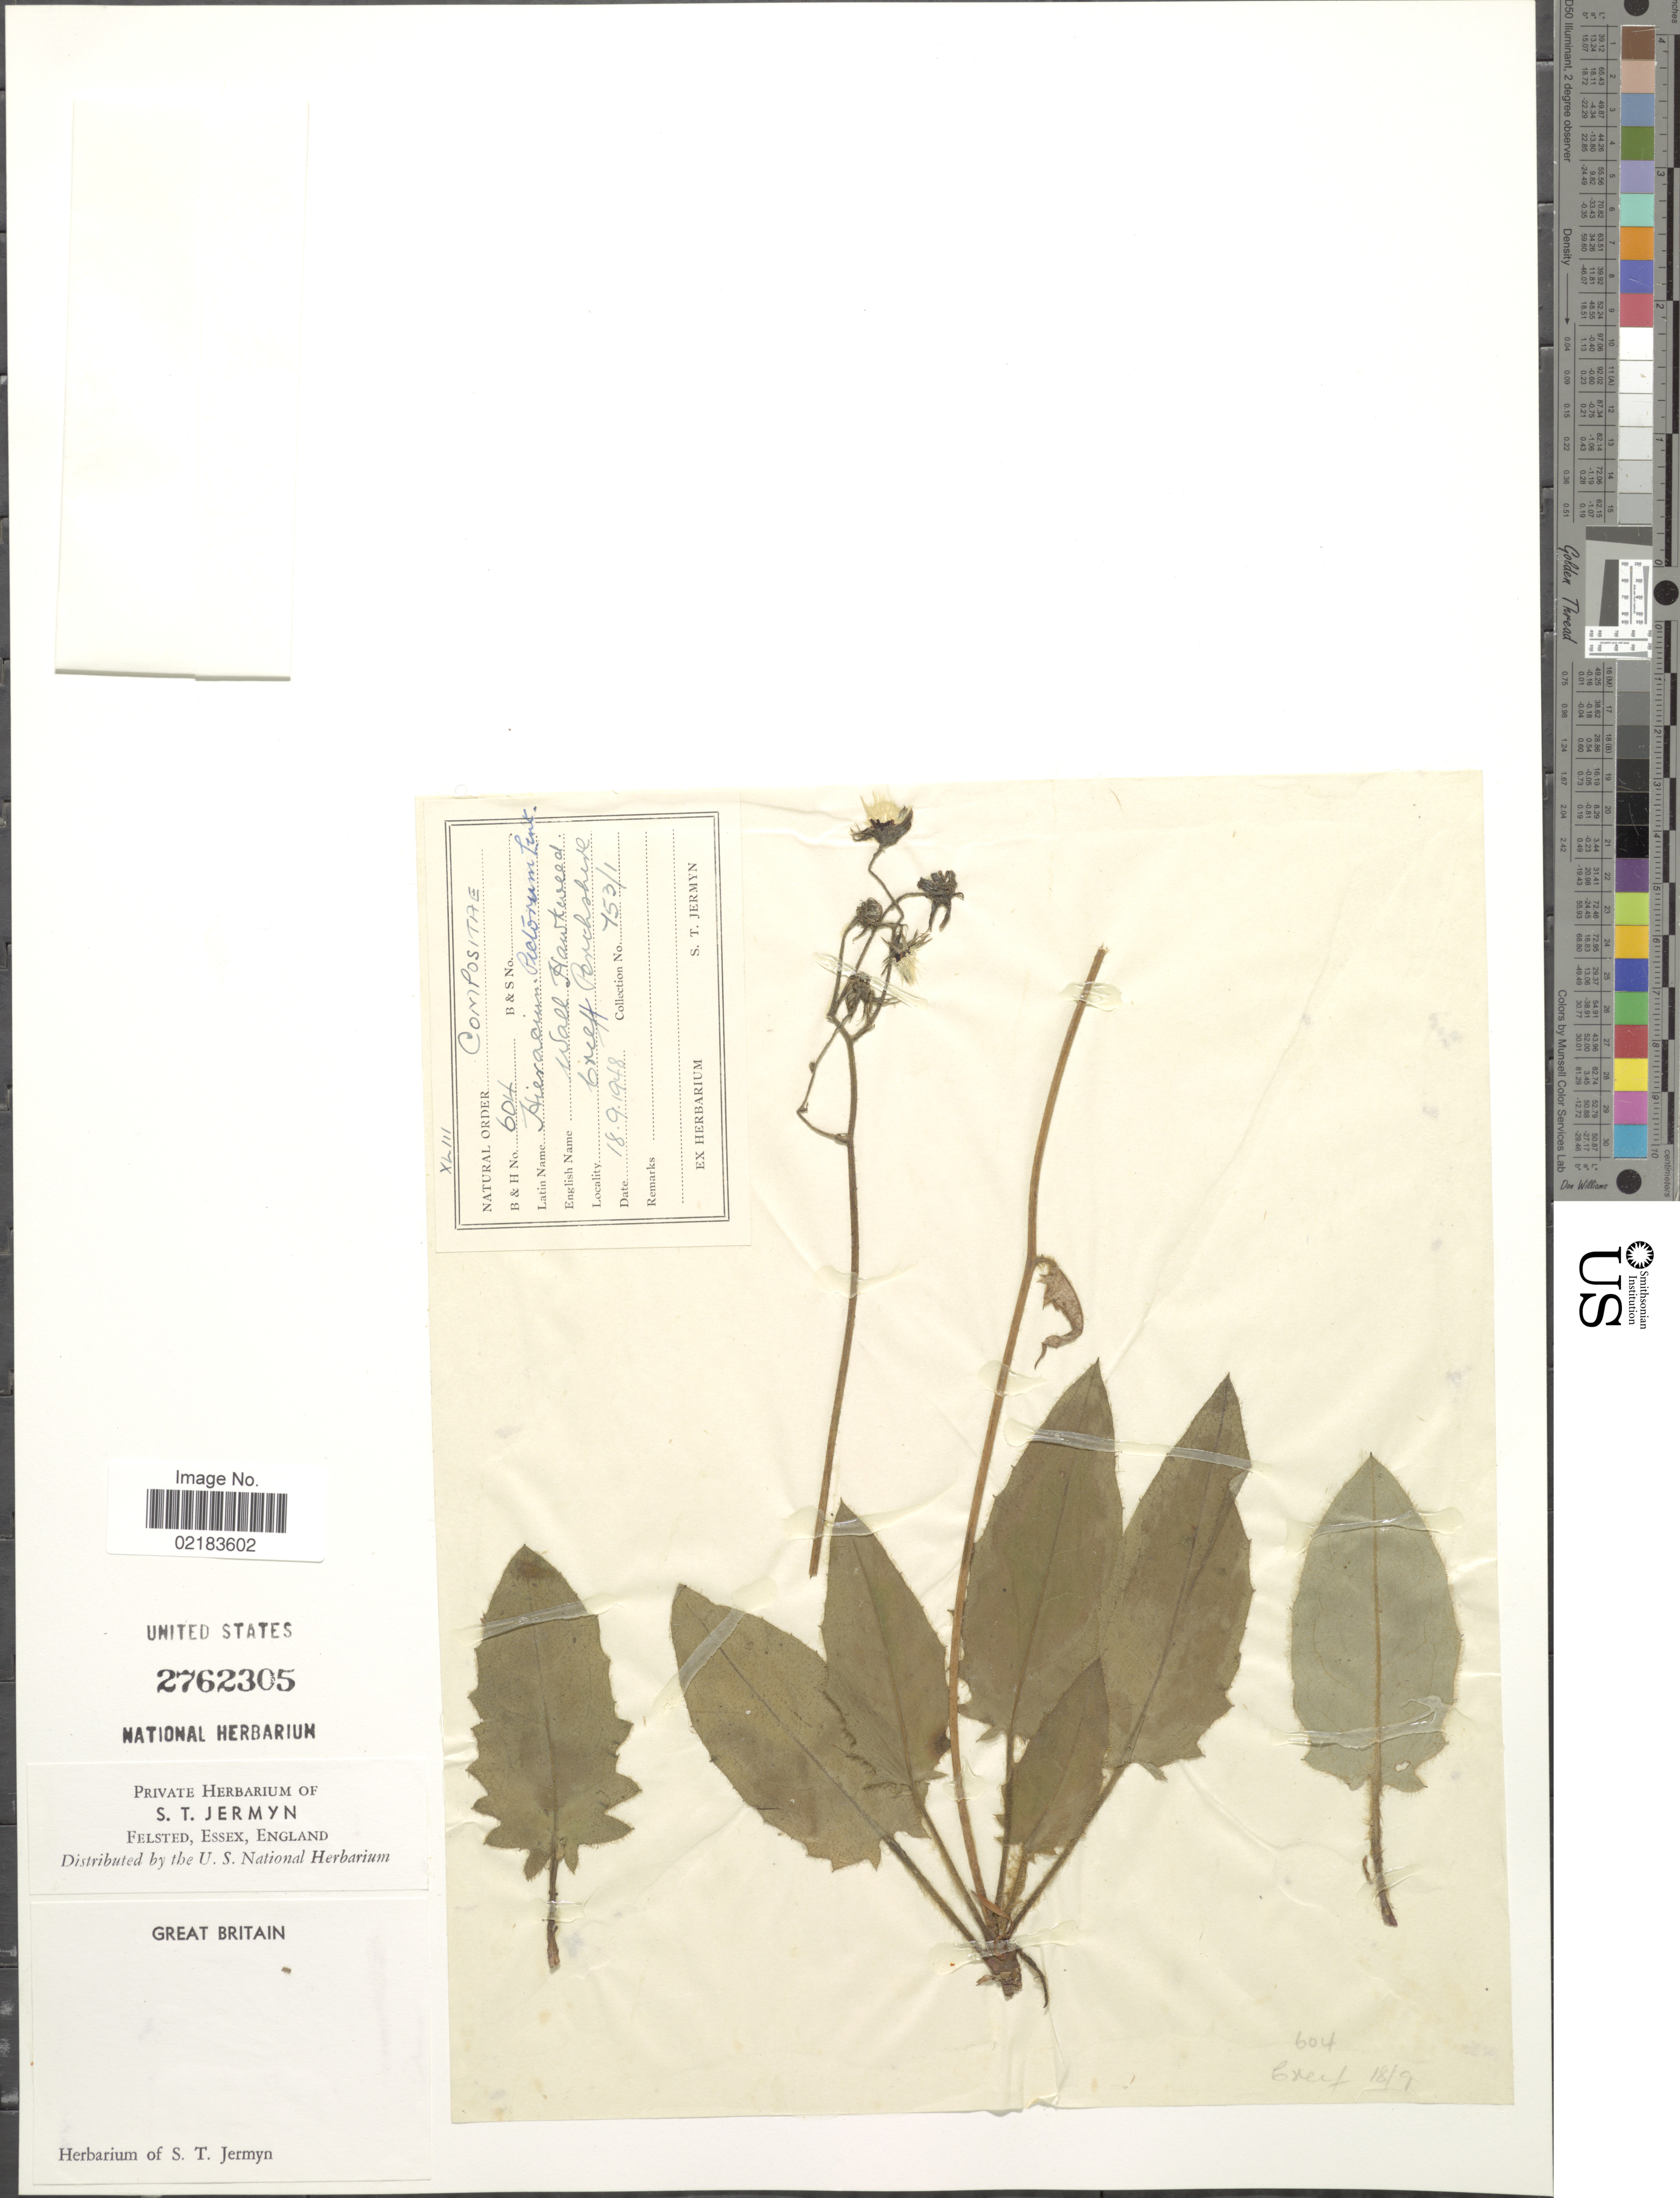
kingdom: Plantae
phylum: Tracheophyta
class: Magnoliopsida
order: Asterales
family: Asteraceae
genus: Hieracium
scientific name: Hieracium pictorum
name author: E. F. Linton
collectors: S. Jermyn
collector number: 753/1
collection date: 1948-09-18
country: United Kingdom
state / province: Scotland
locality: Great Brittain, Grieff Perthshere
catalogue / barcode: US 2762305